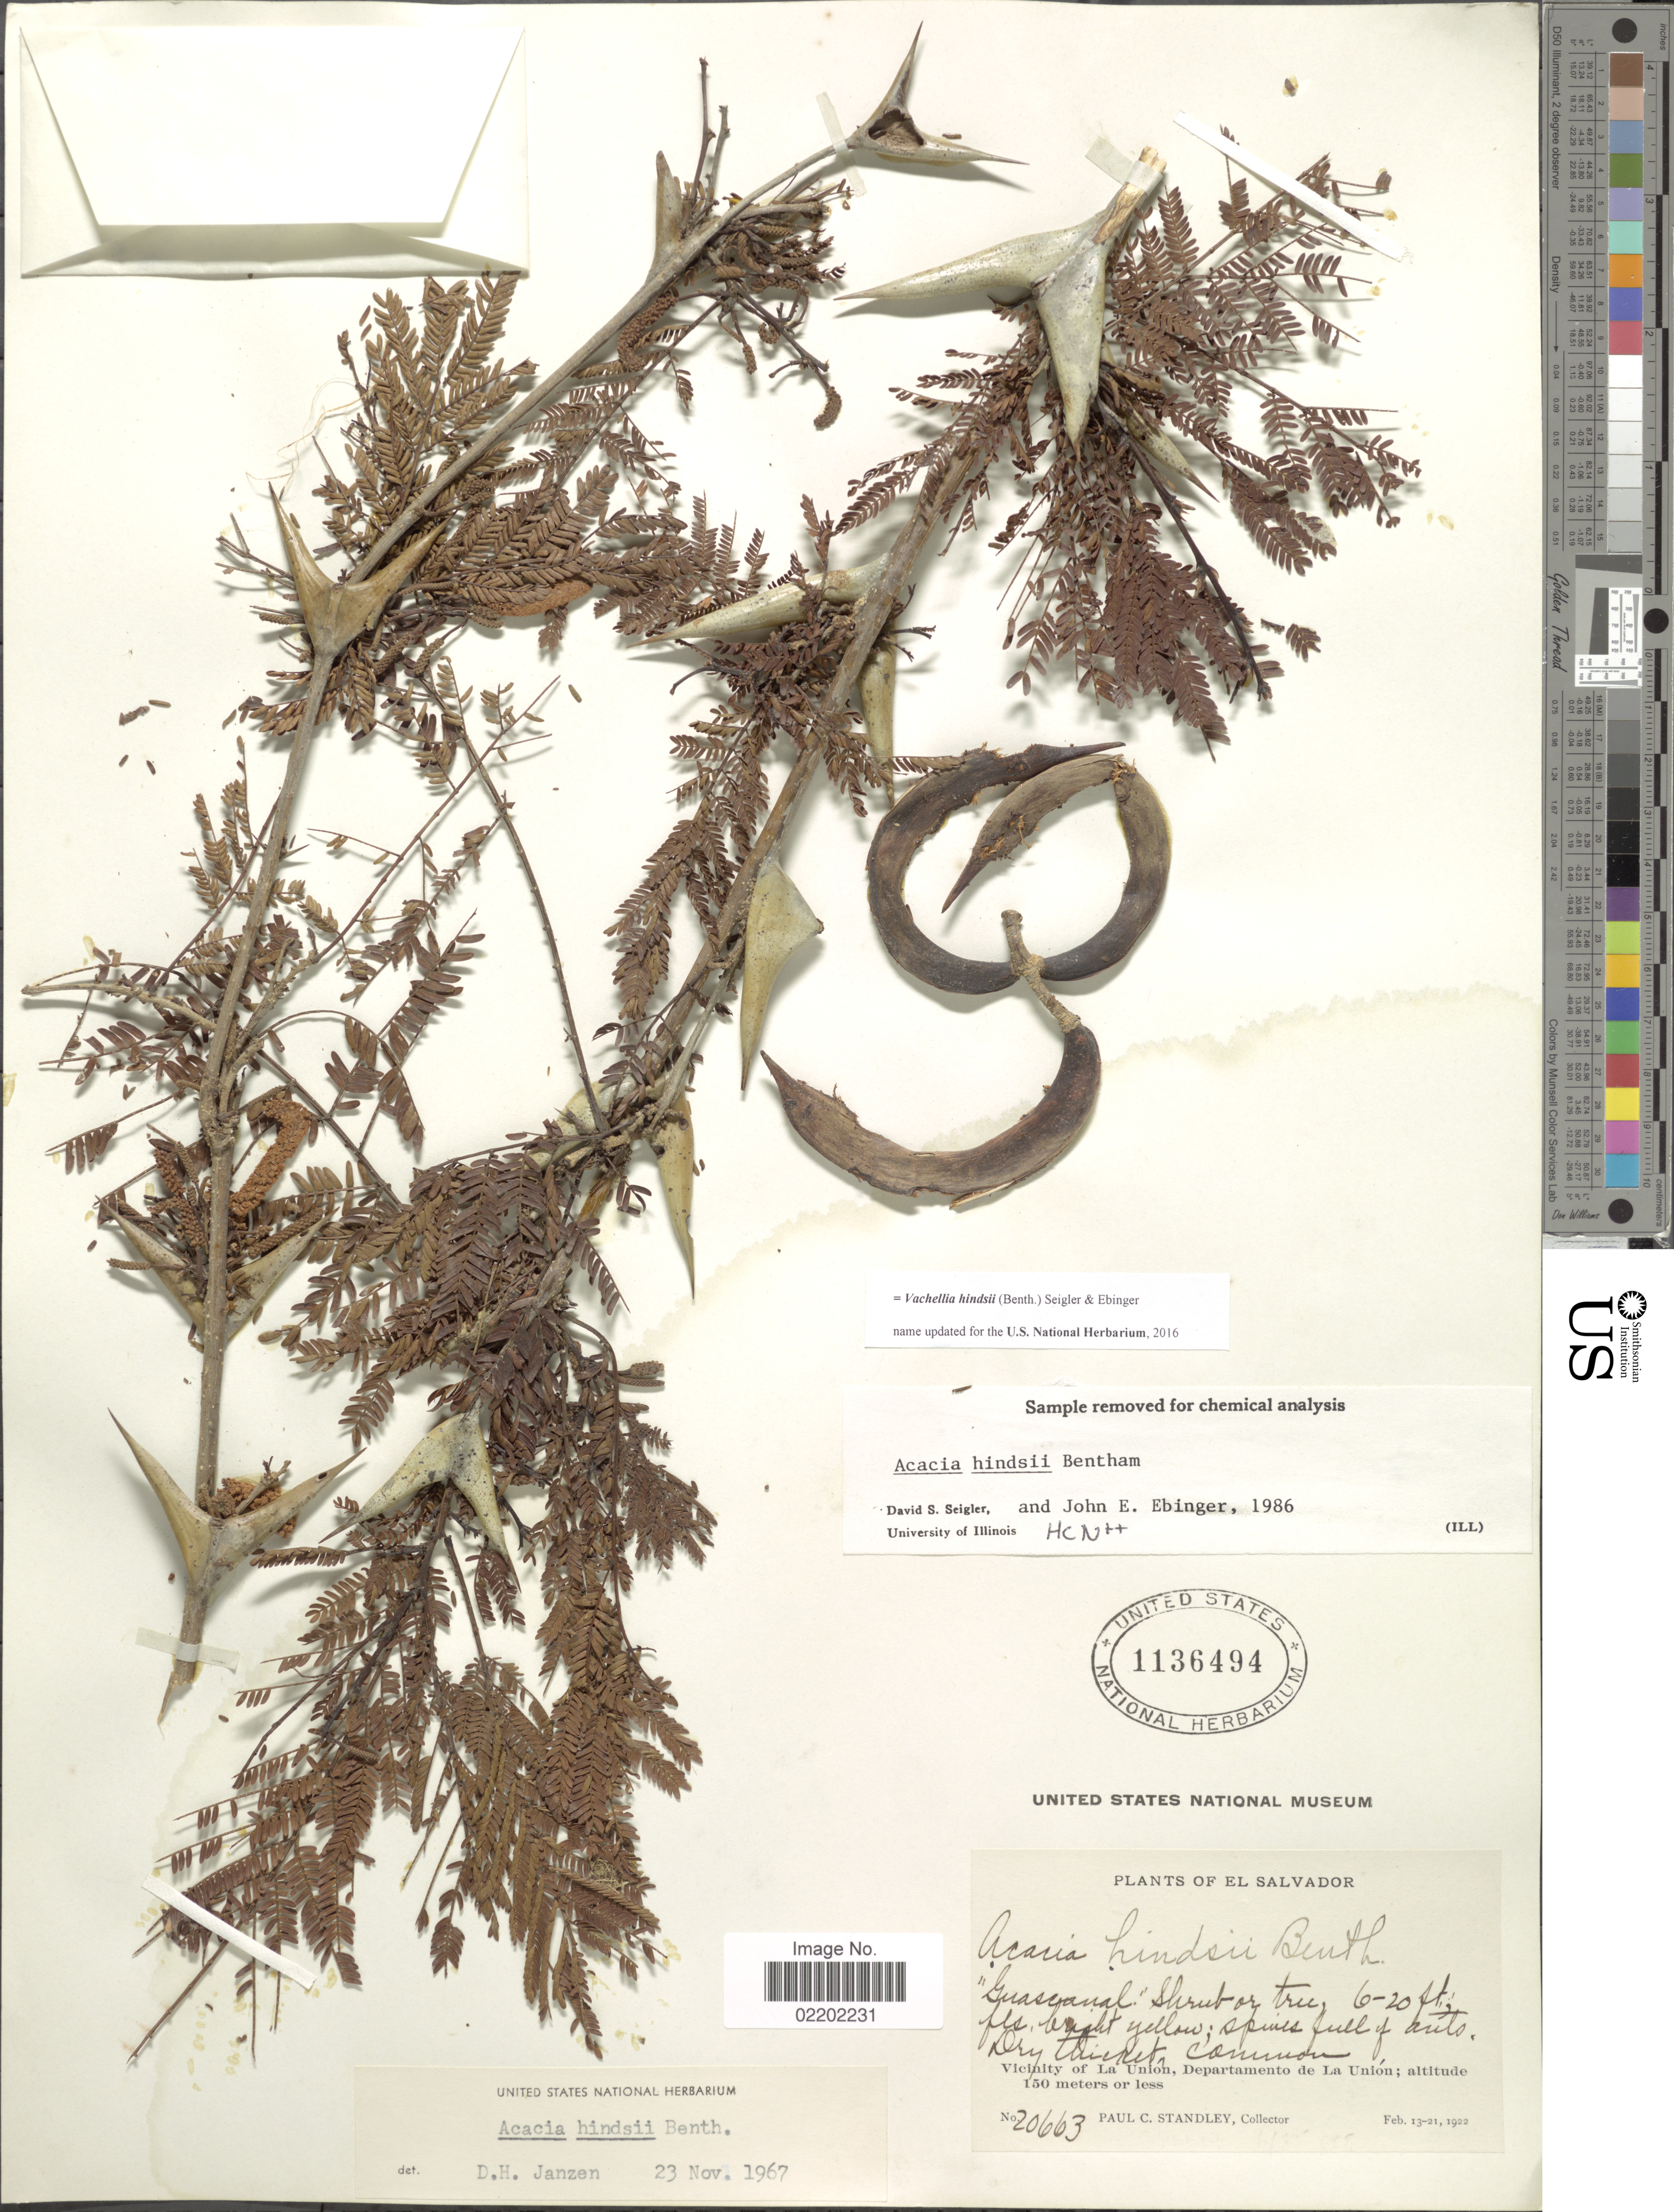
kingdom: Plantae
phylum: Tracheophyta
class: Magnoliopsida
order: Fabales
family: Fabaceae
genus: Vachellia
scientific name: Vachellia hindsii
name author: (Benth.) Seigler & Ebinger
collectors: P. C. Standley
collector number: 20663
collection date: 1922-02-13/1922-02-21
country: El Salvador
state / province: La Union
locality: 'Guascanal', Dry thickets, common, Vicinity of La Union, Departamento de La Unión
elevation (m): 150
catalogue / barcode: US 1136494